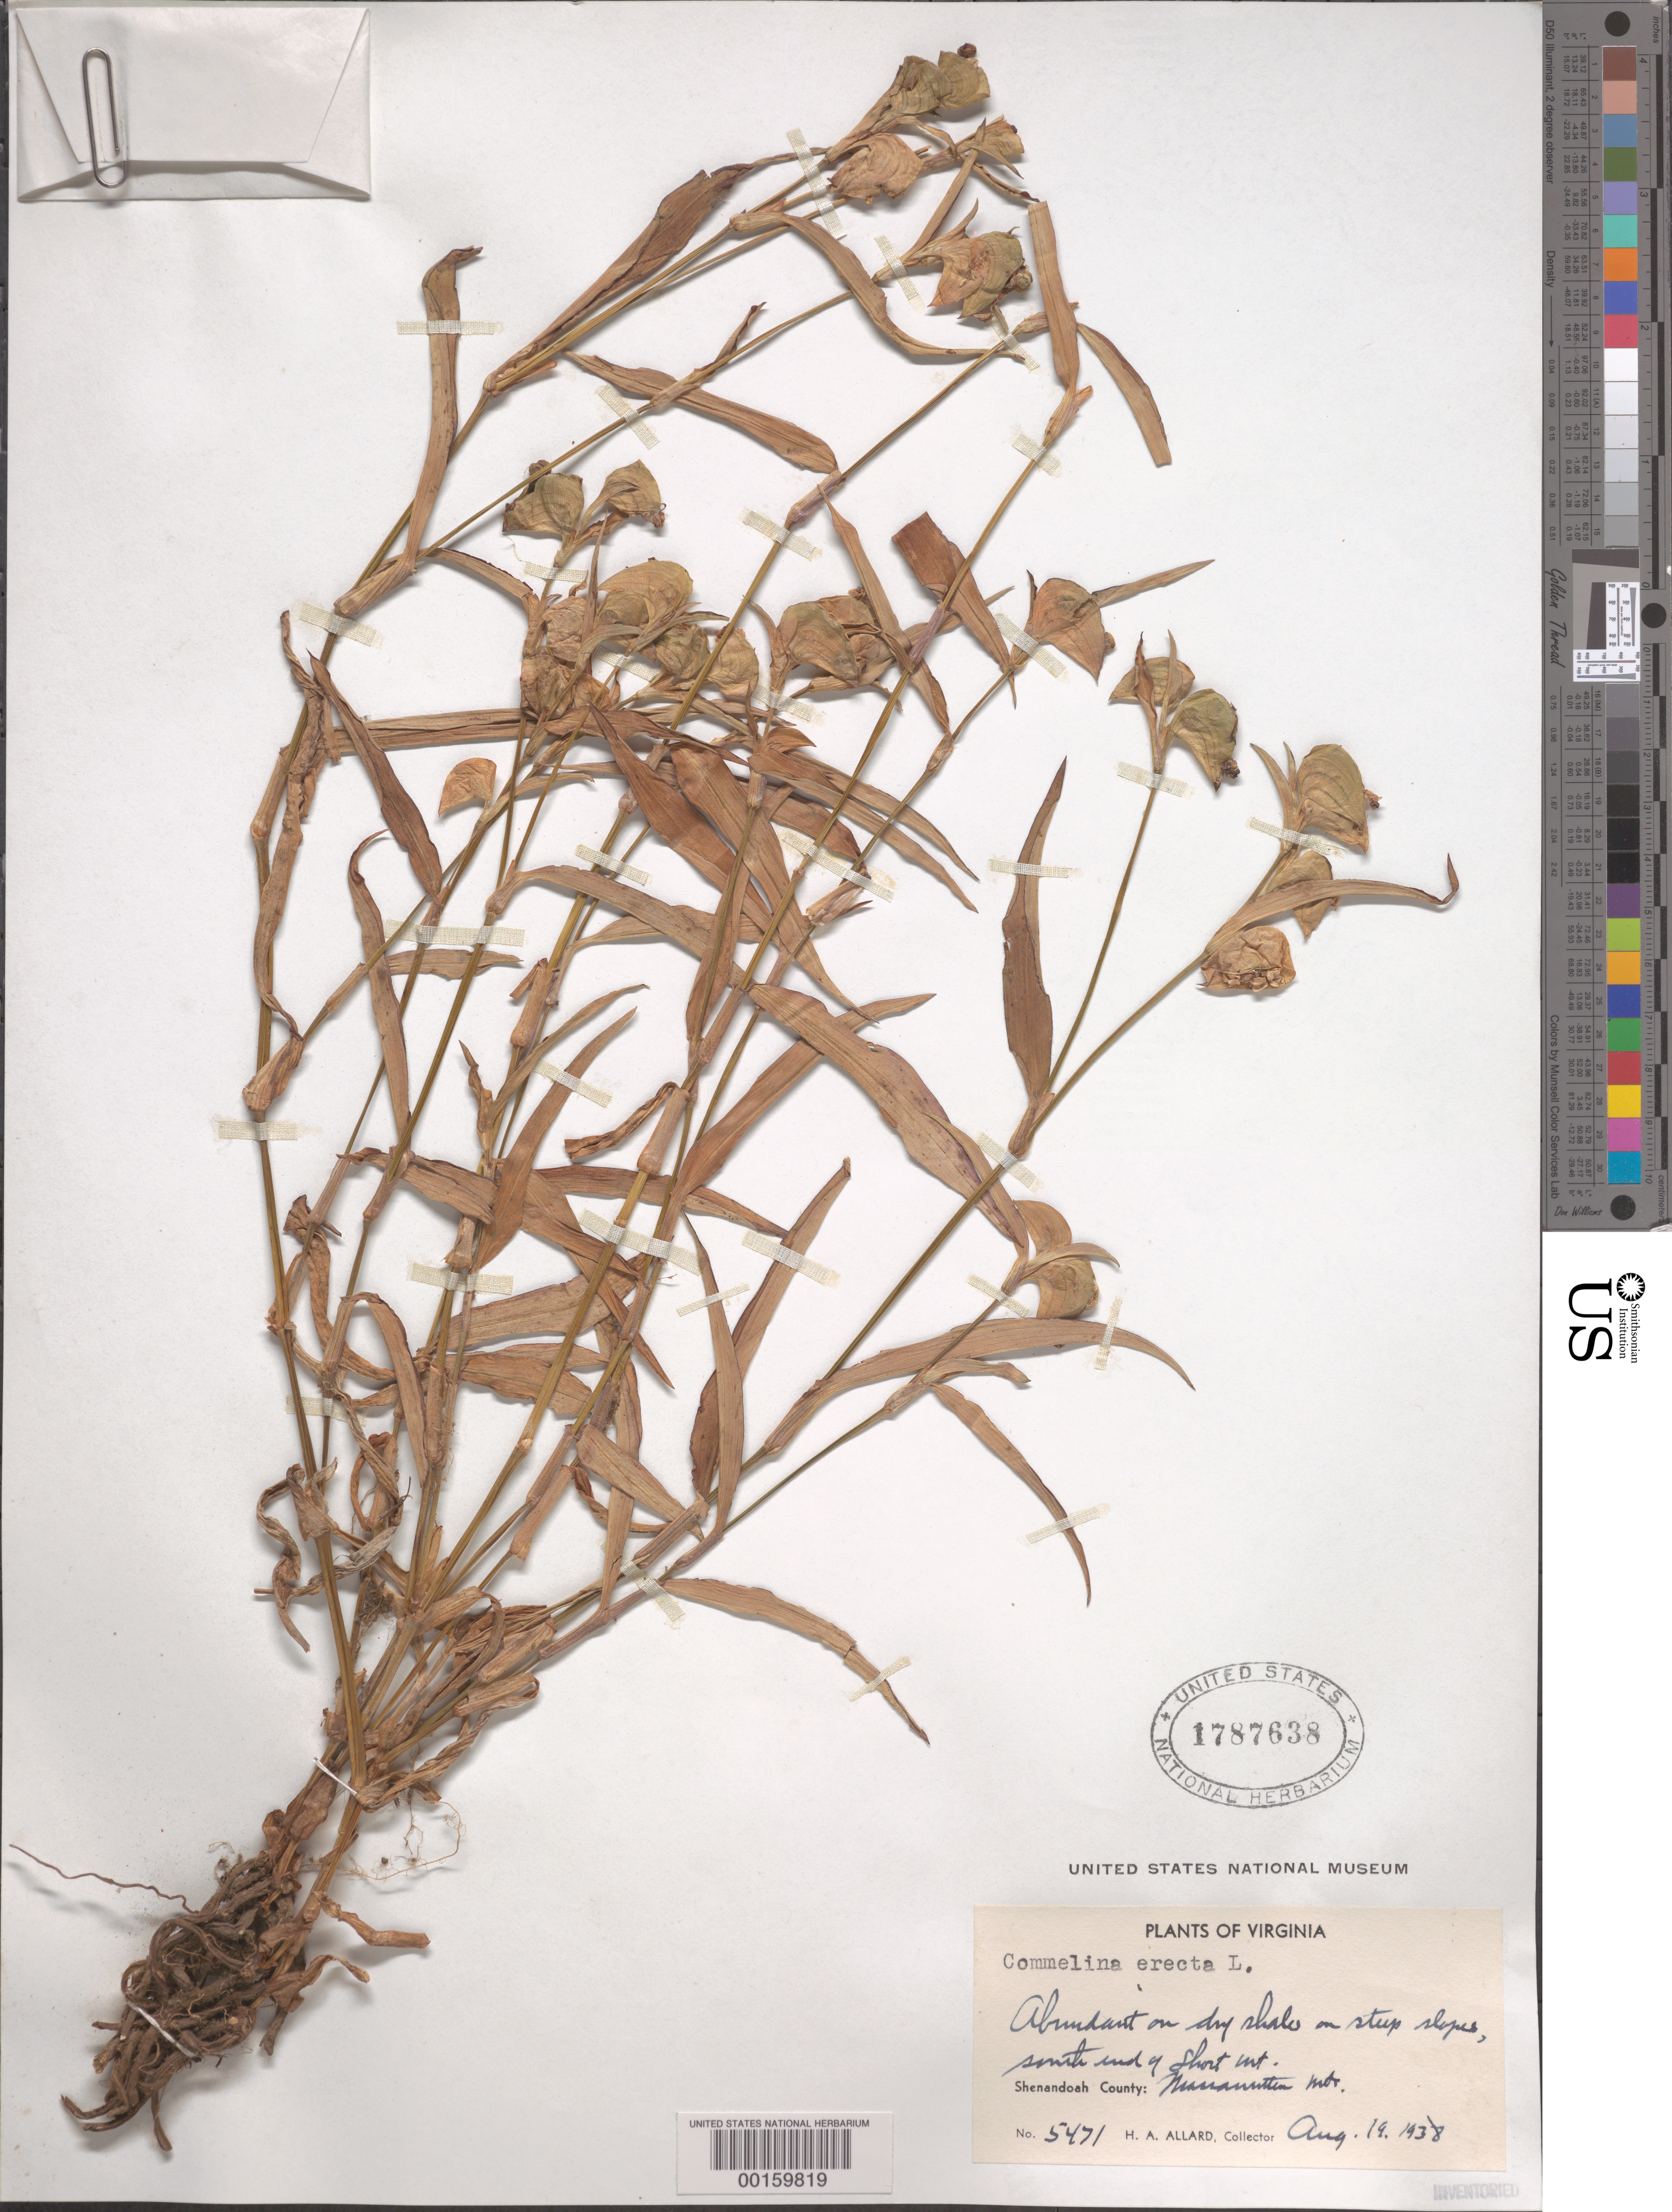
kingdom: Plantae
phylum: Tracheophyta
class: Liliopsida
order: Commelinales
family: Commelinaceae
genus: Commelina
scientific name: Commelina erecta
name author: L.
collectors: H. A. Allard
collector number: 5471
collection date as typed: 19 Aug 1938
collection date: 1938-08-19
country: United States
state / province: Virginia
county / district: Shenandoah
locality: S end of short mt. massanutten mts.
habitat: On dry shale on steep slopes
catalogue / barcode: US 1787638